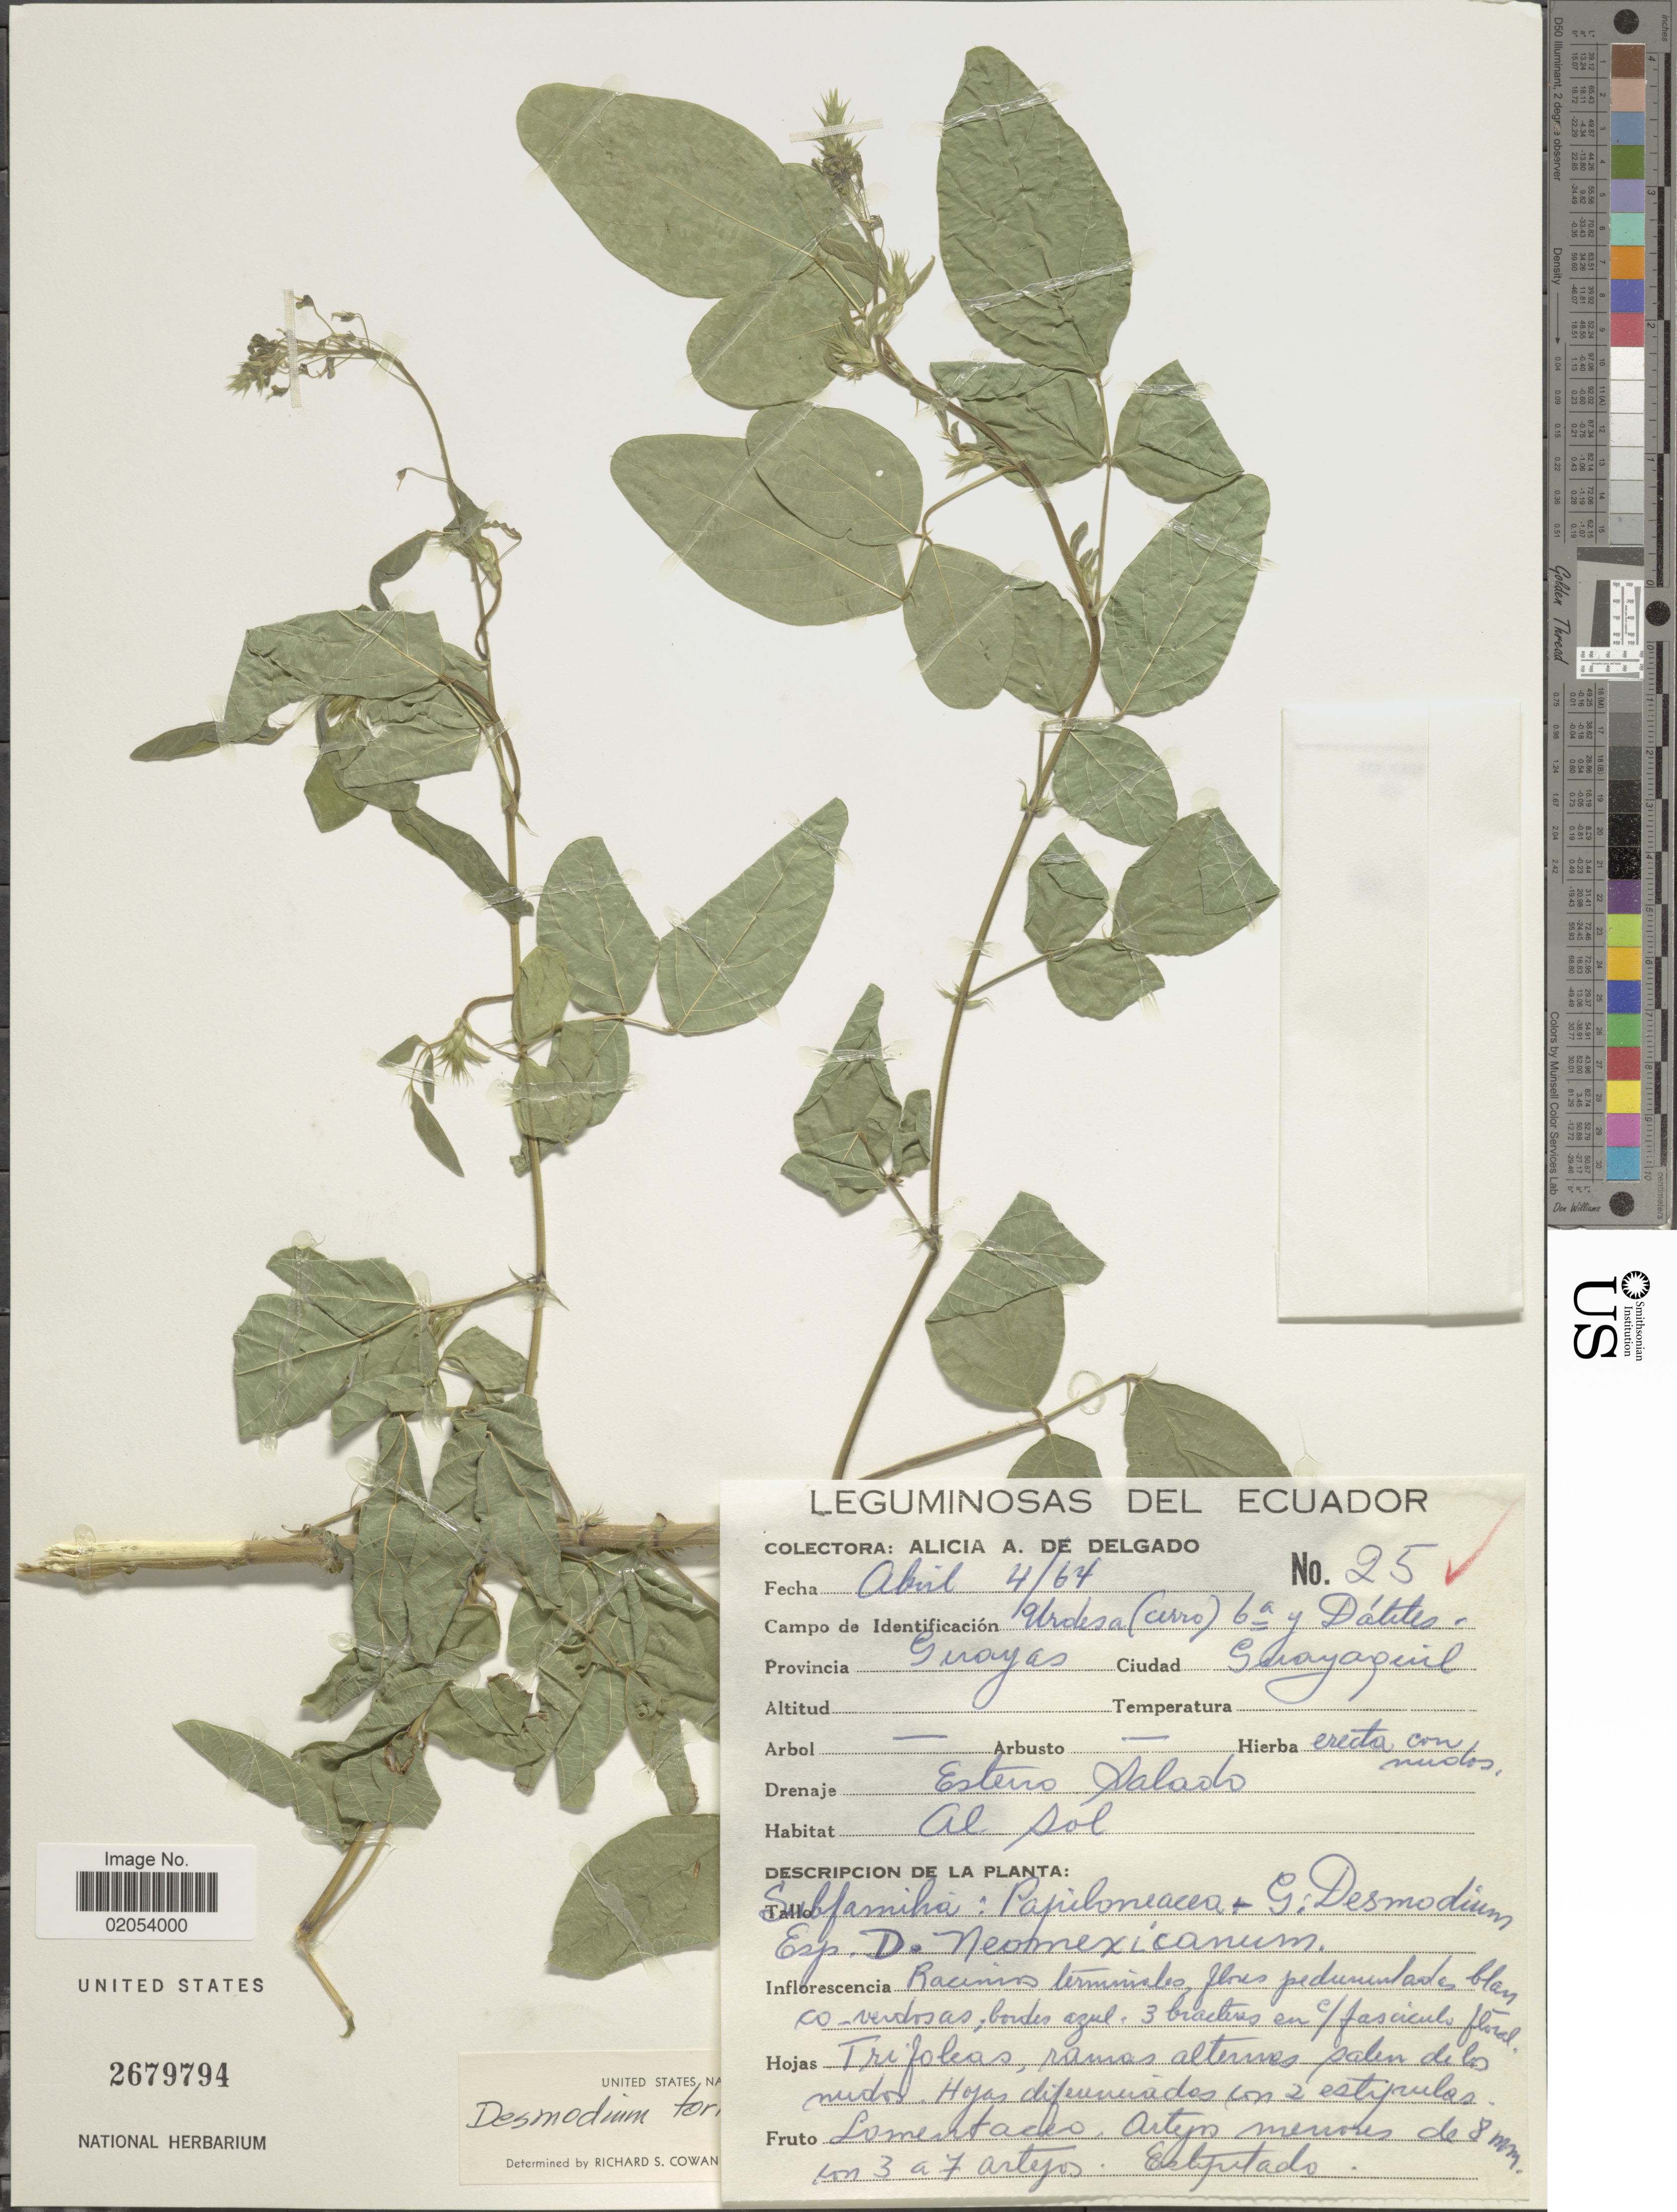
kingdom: Plantae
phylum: Tracheophyta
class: Magnoliopsida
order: Fabales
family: Fabaceae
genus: Desmodium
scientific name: Desmodium tortuosum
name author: (Sw.) DC.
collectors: A. A. Delgado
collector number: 25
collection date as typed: Transcribed d/m/y: 4/4/64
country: Ecuador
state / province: Guayas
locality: Cuidad Guayaquil, Estero Saldado Al Sol.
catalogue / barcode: US 2679794